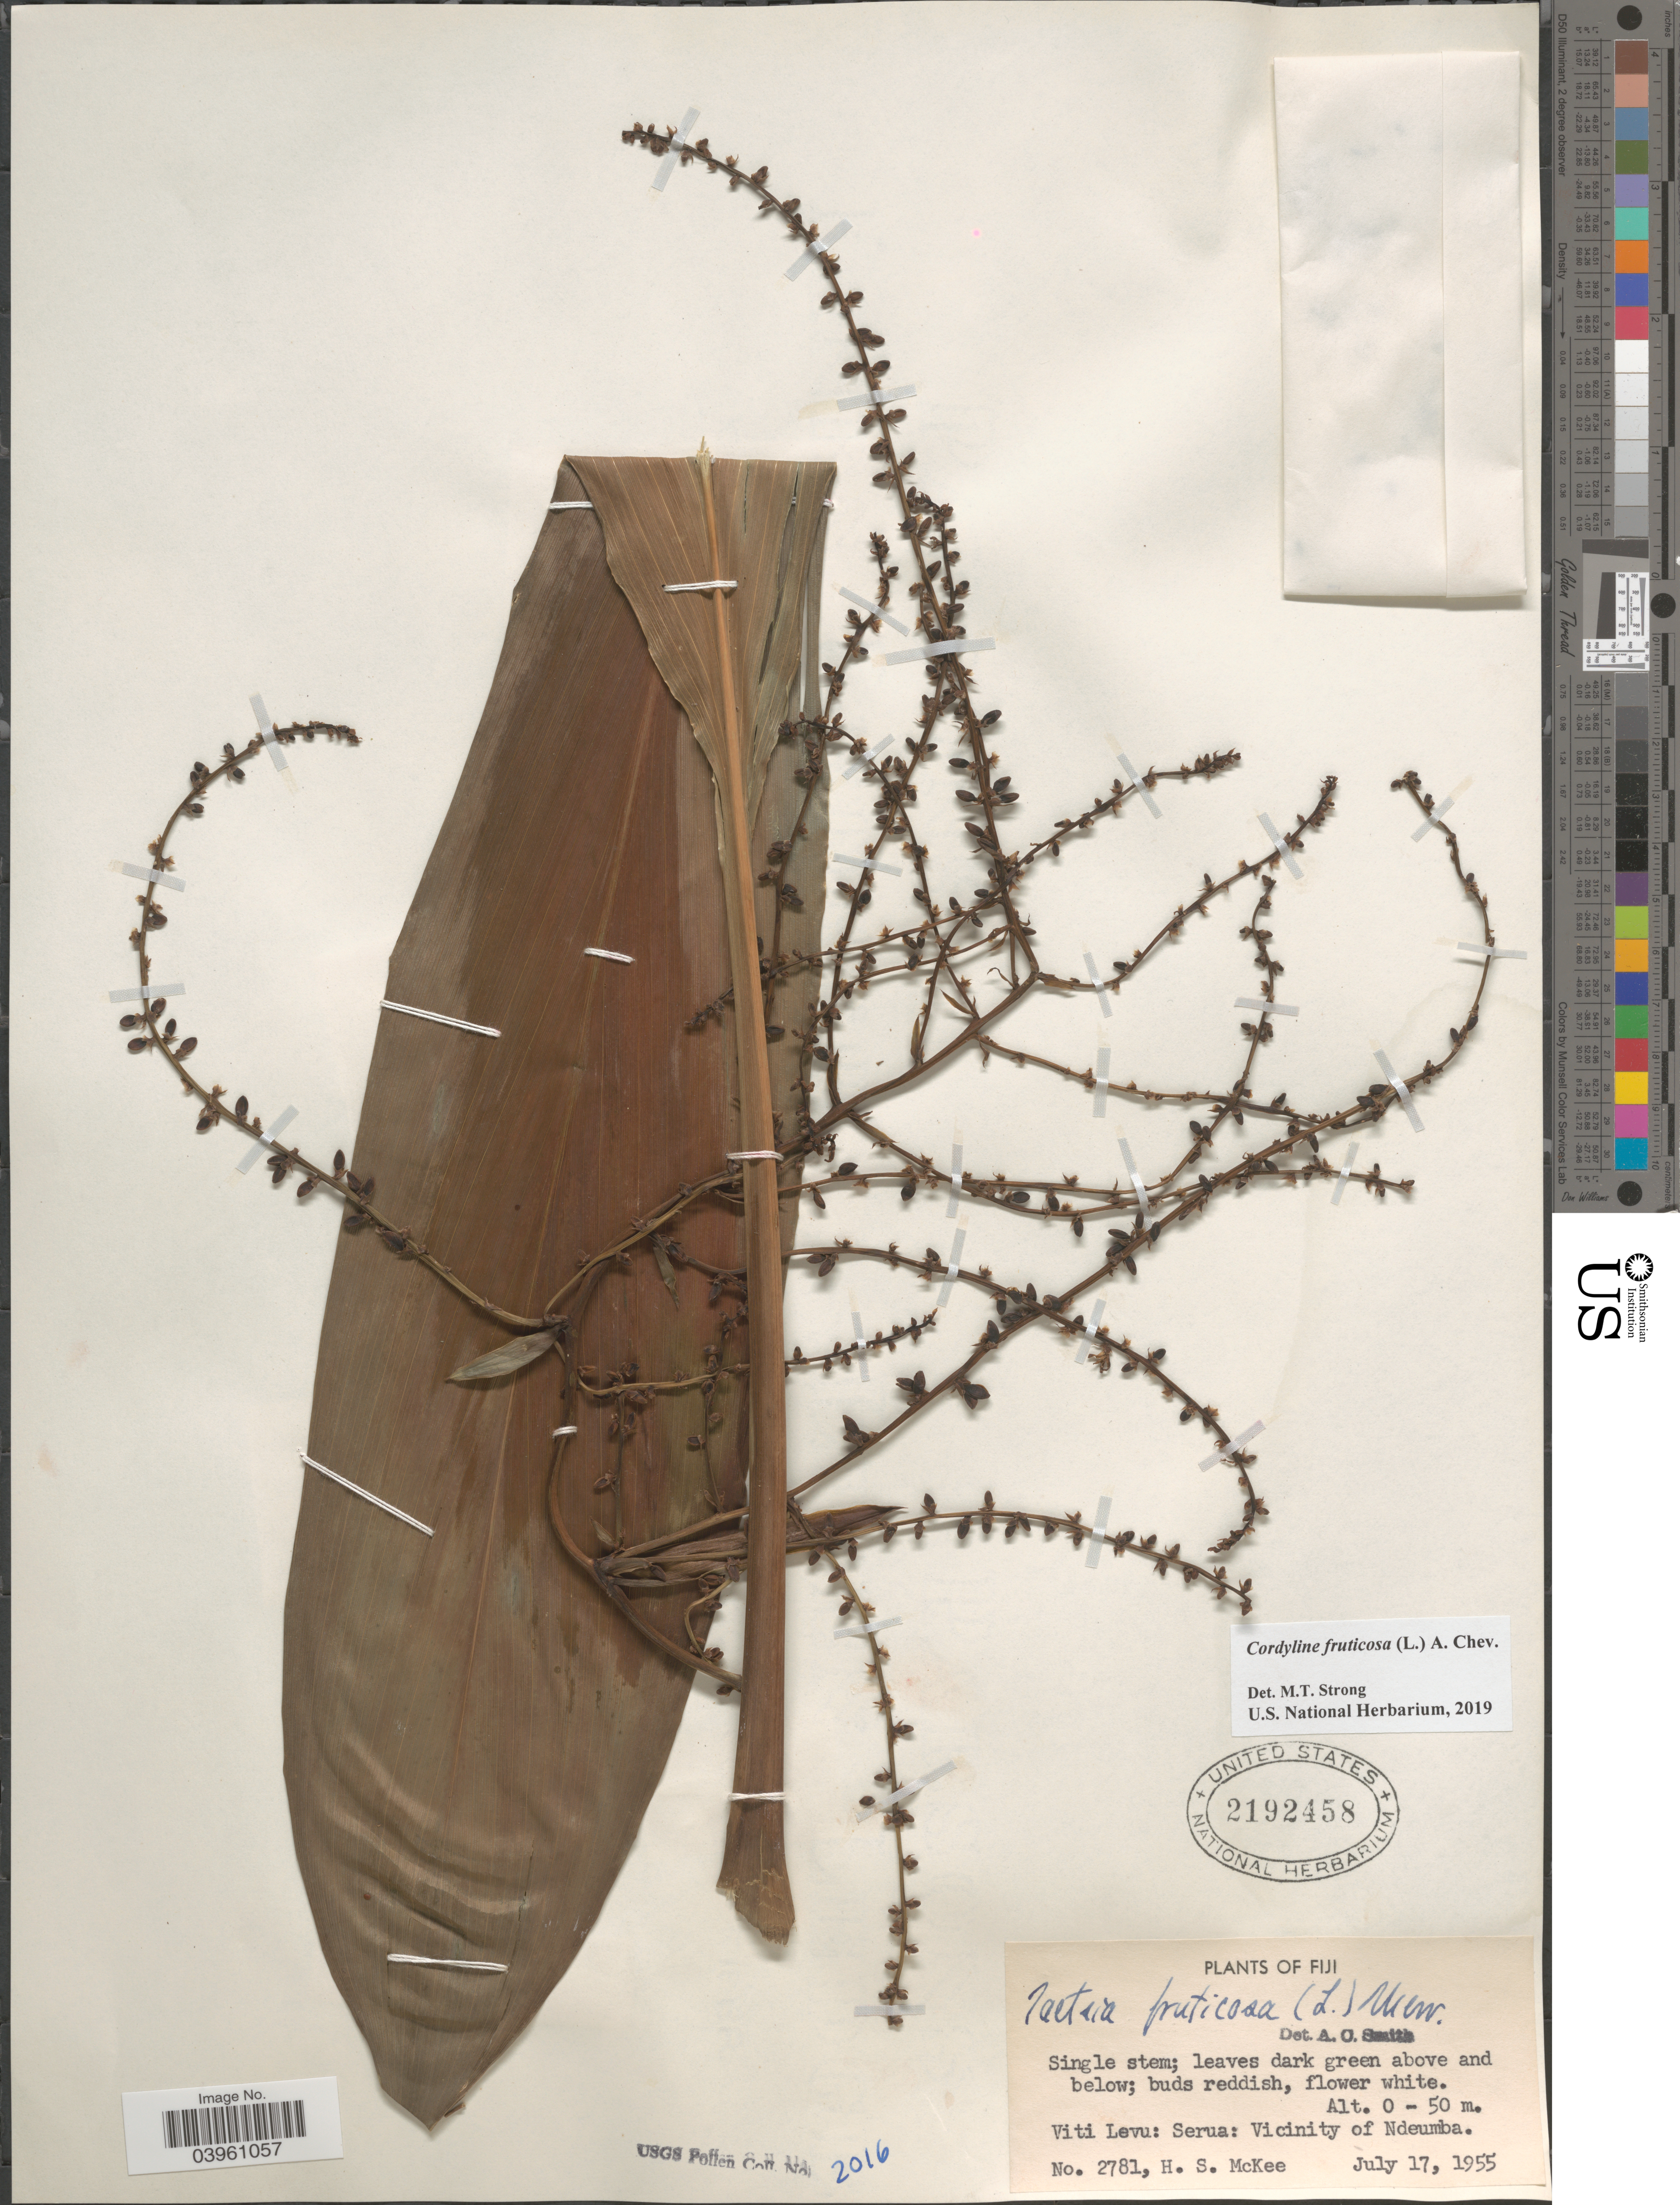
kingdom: Plantae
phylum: Tracheophyta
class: Liliopsida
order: Asparagales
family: Asparagaceae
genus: Cordyline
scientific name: Cordyline fruticosa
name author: (L.) A. Chev.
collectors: H. S. McKee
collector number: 2781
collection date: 1955-07-17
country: Fiji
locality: Viti Levu: Serua: Vicinity of Ndeumba.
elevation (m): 0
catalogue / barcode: US 2192458